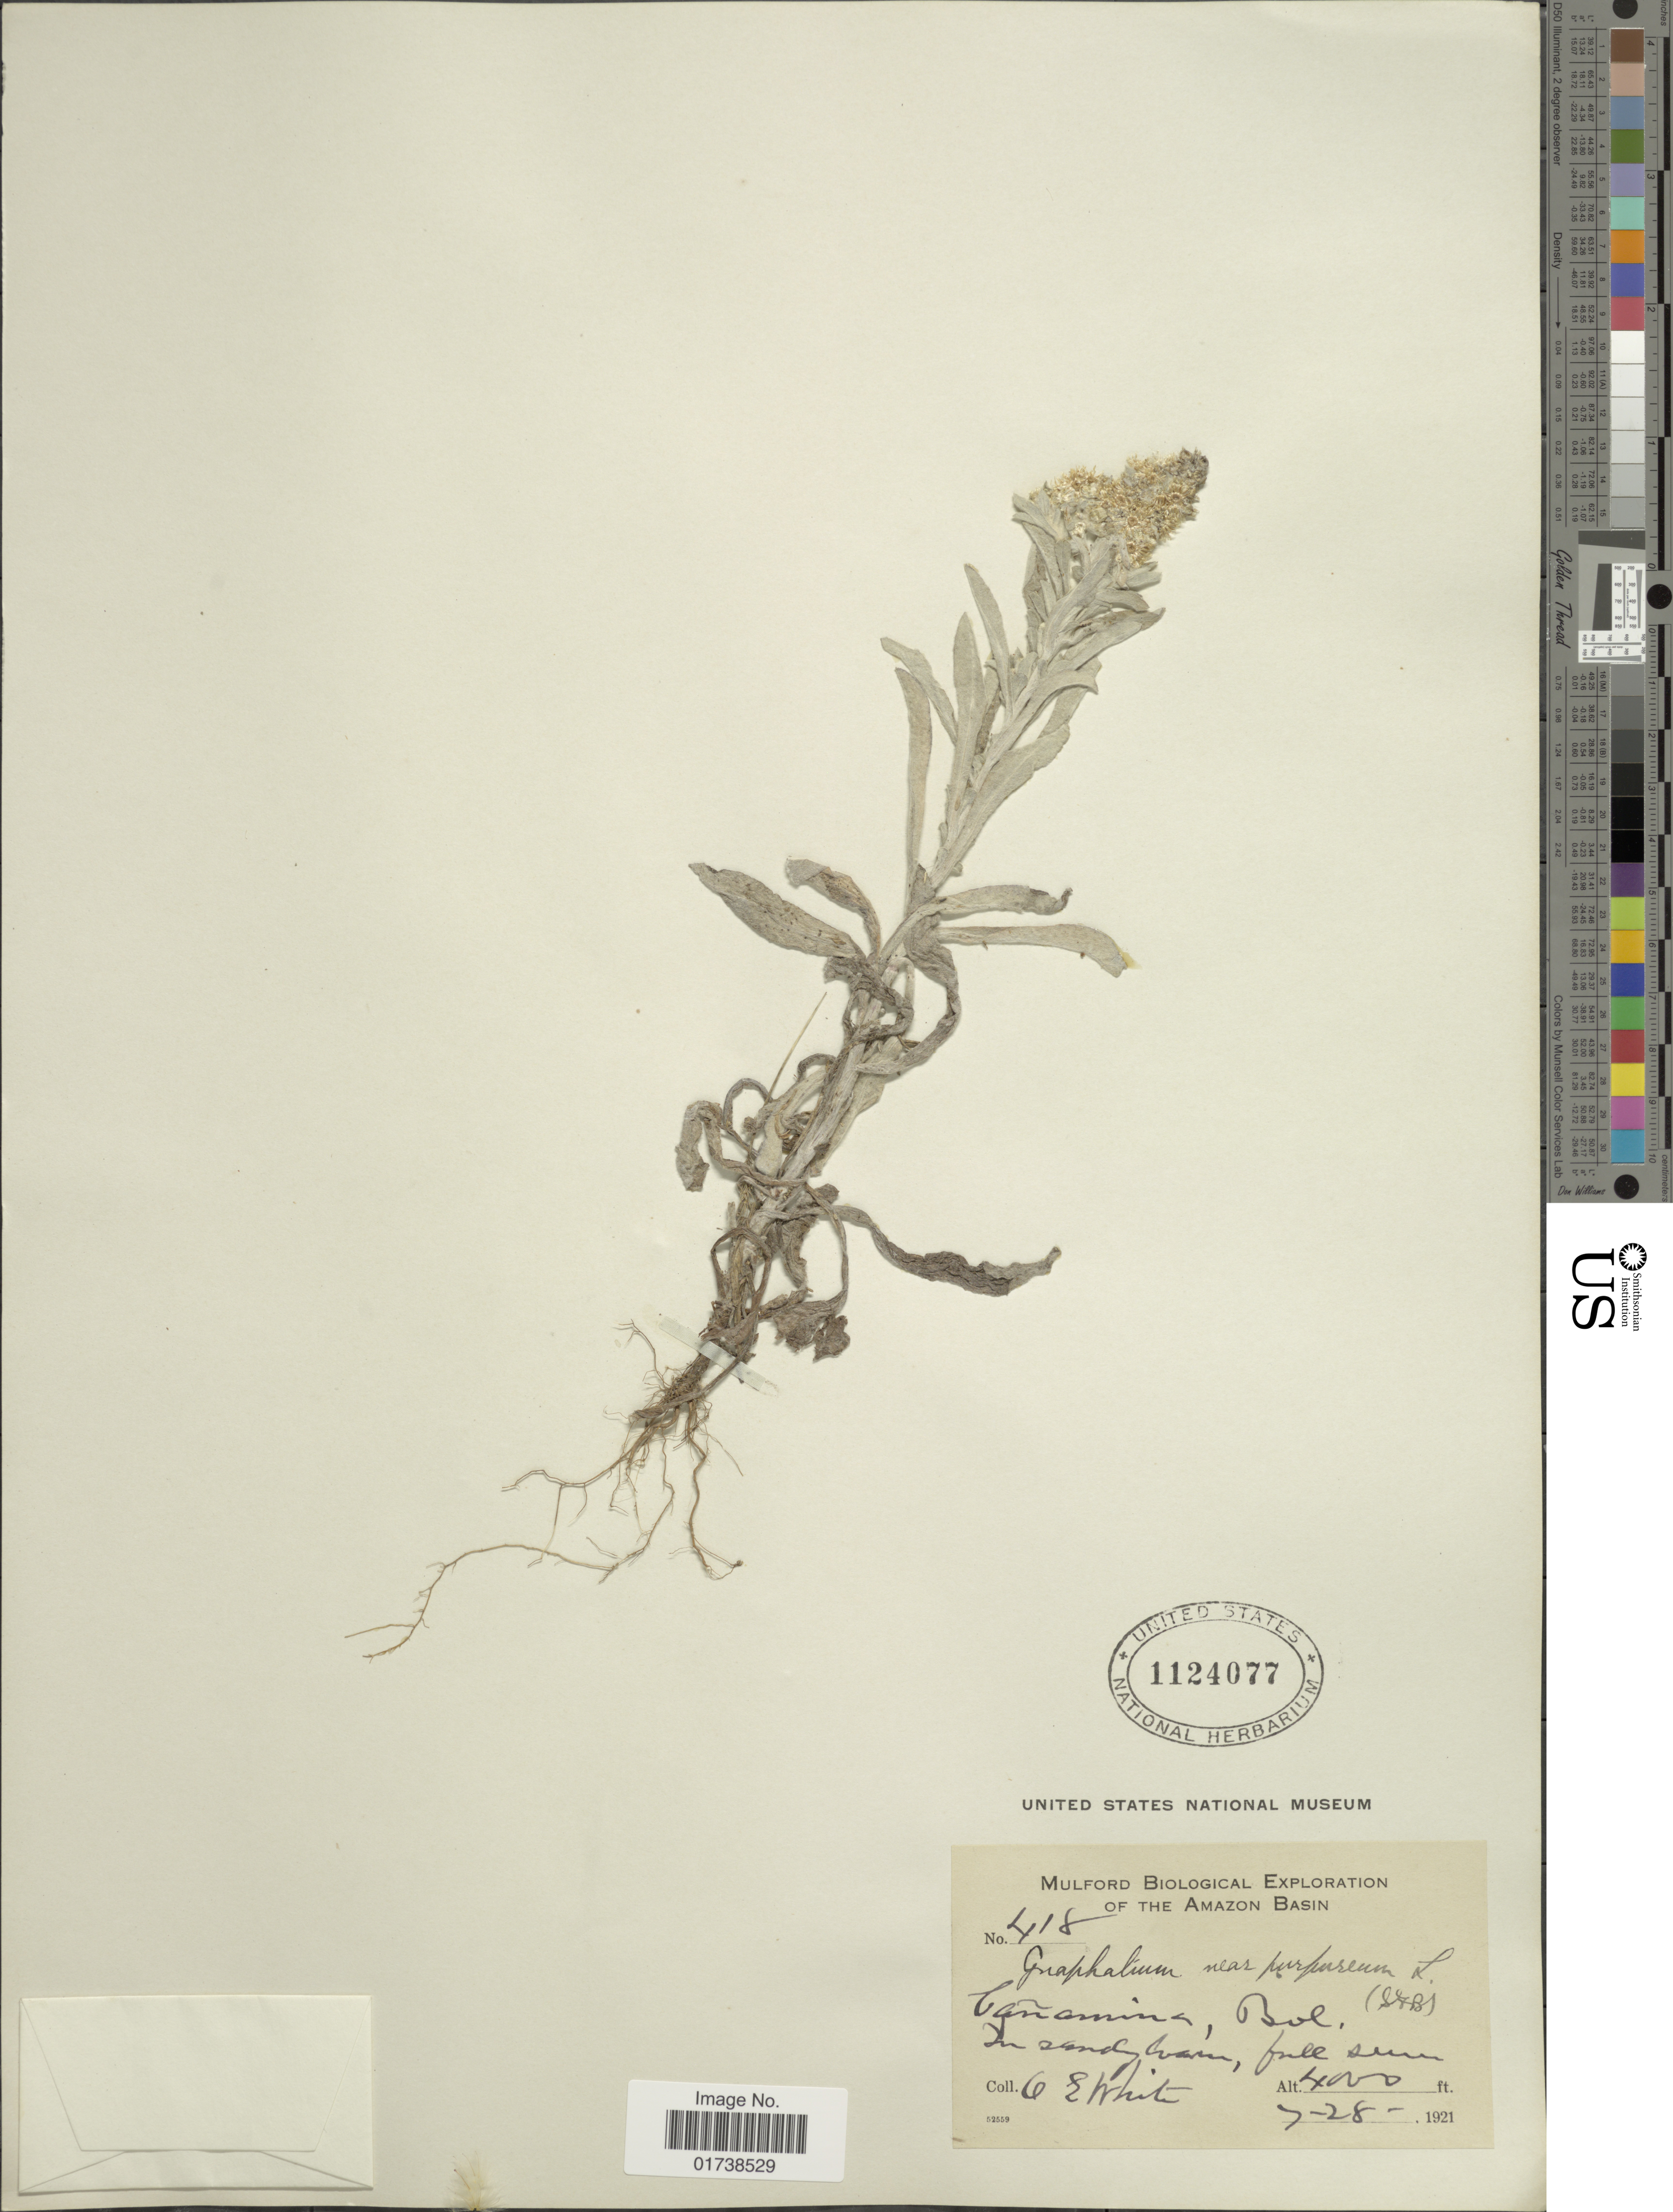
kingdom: Plantae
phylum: Tracheophyta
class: Magnoliopsida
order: Asterales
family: Asteraceae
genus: Gamochaeta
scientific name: Gamochaeta purpurea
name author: (L.) Cabrera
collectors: O. E. White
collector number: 418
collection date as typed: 7-28-1921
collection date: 1921-07-28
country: Bolivia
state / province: La Paz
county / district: Inquisivi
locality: Cañamina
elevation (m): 1219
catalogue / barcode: US 1124077